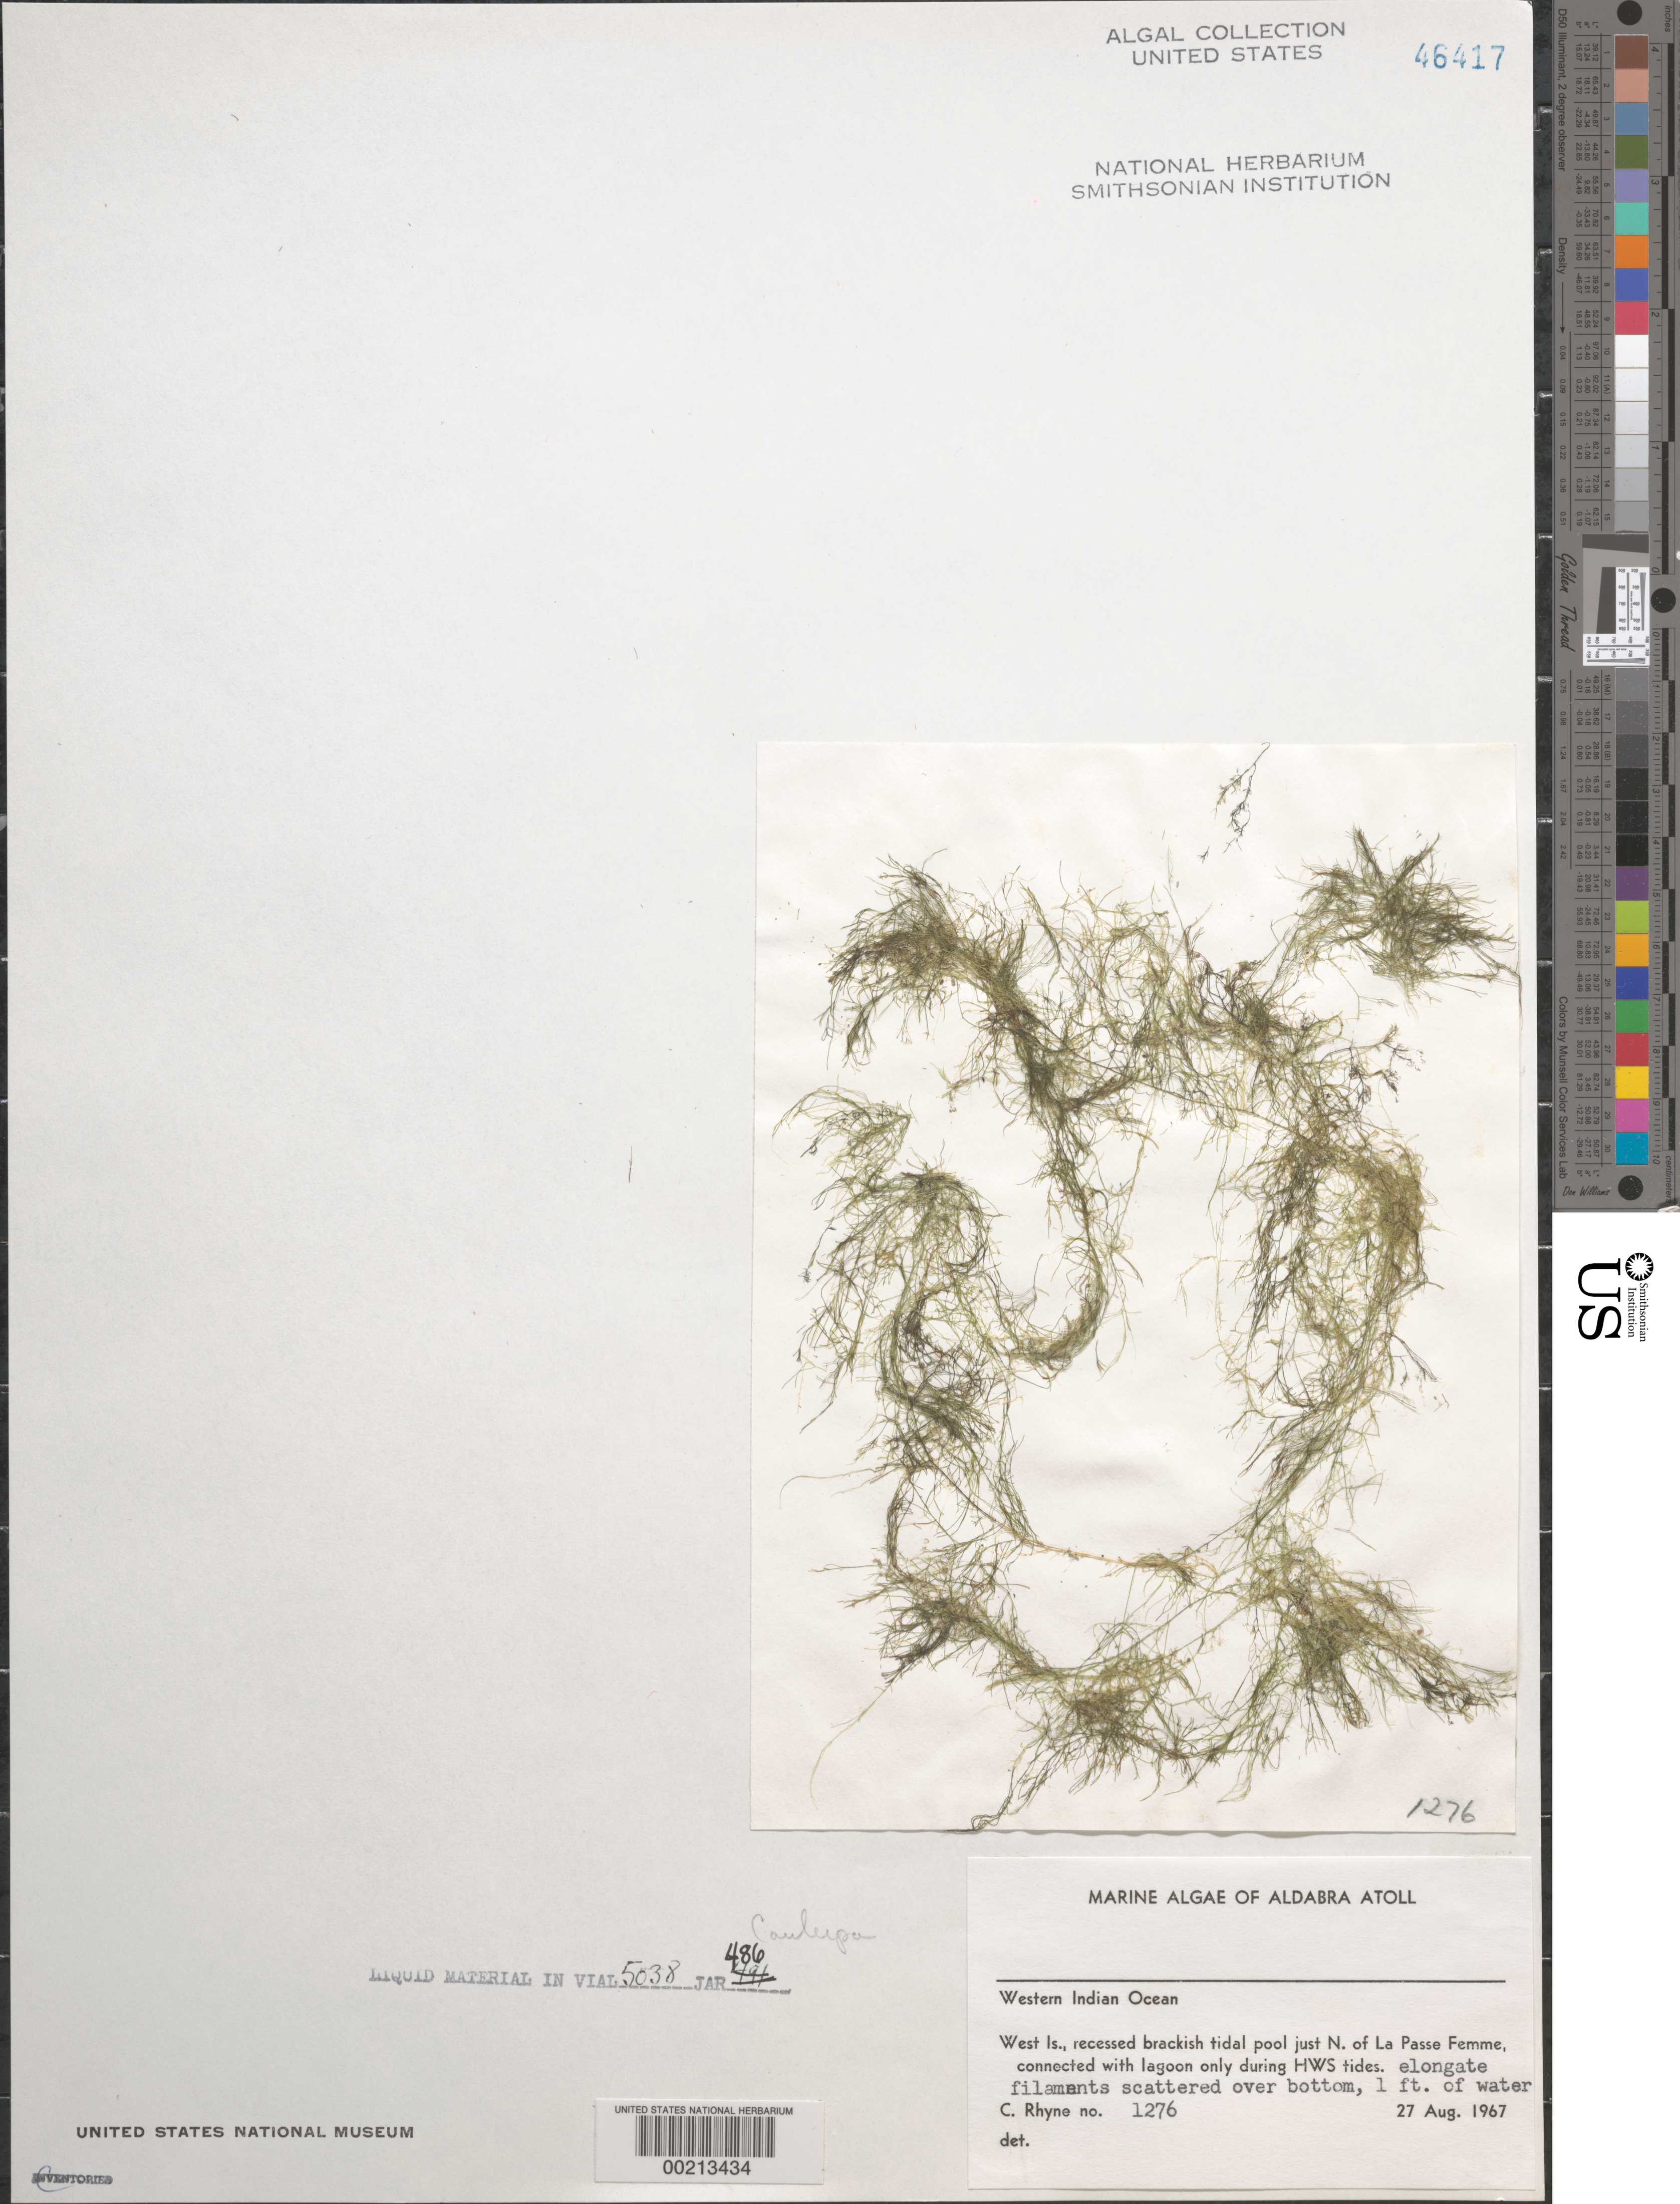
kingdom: Plantae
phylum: Chlorophyta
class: Ulvophyceae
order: Bryopsidales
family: Caulerpaceae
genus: Caulerpa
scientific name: Caulerpa sp.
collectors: C. Rhyne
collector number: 1276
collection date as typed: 27 Aug 1967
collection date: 1967-08-27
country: Seychelles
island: Aldabra Atoll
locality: West Islet, Just north of La Passe Femme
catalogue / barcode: US 46417